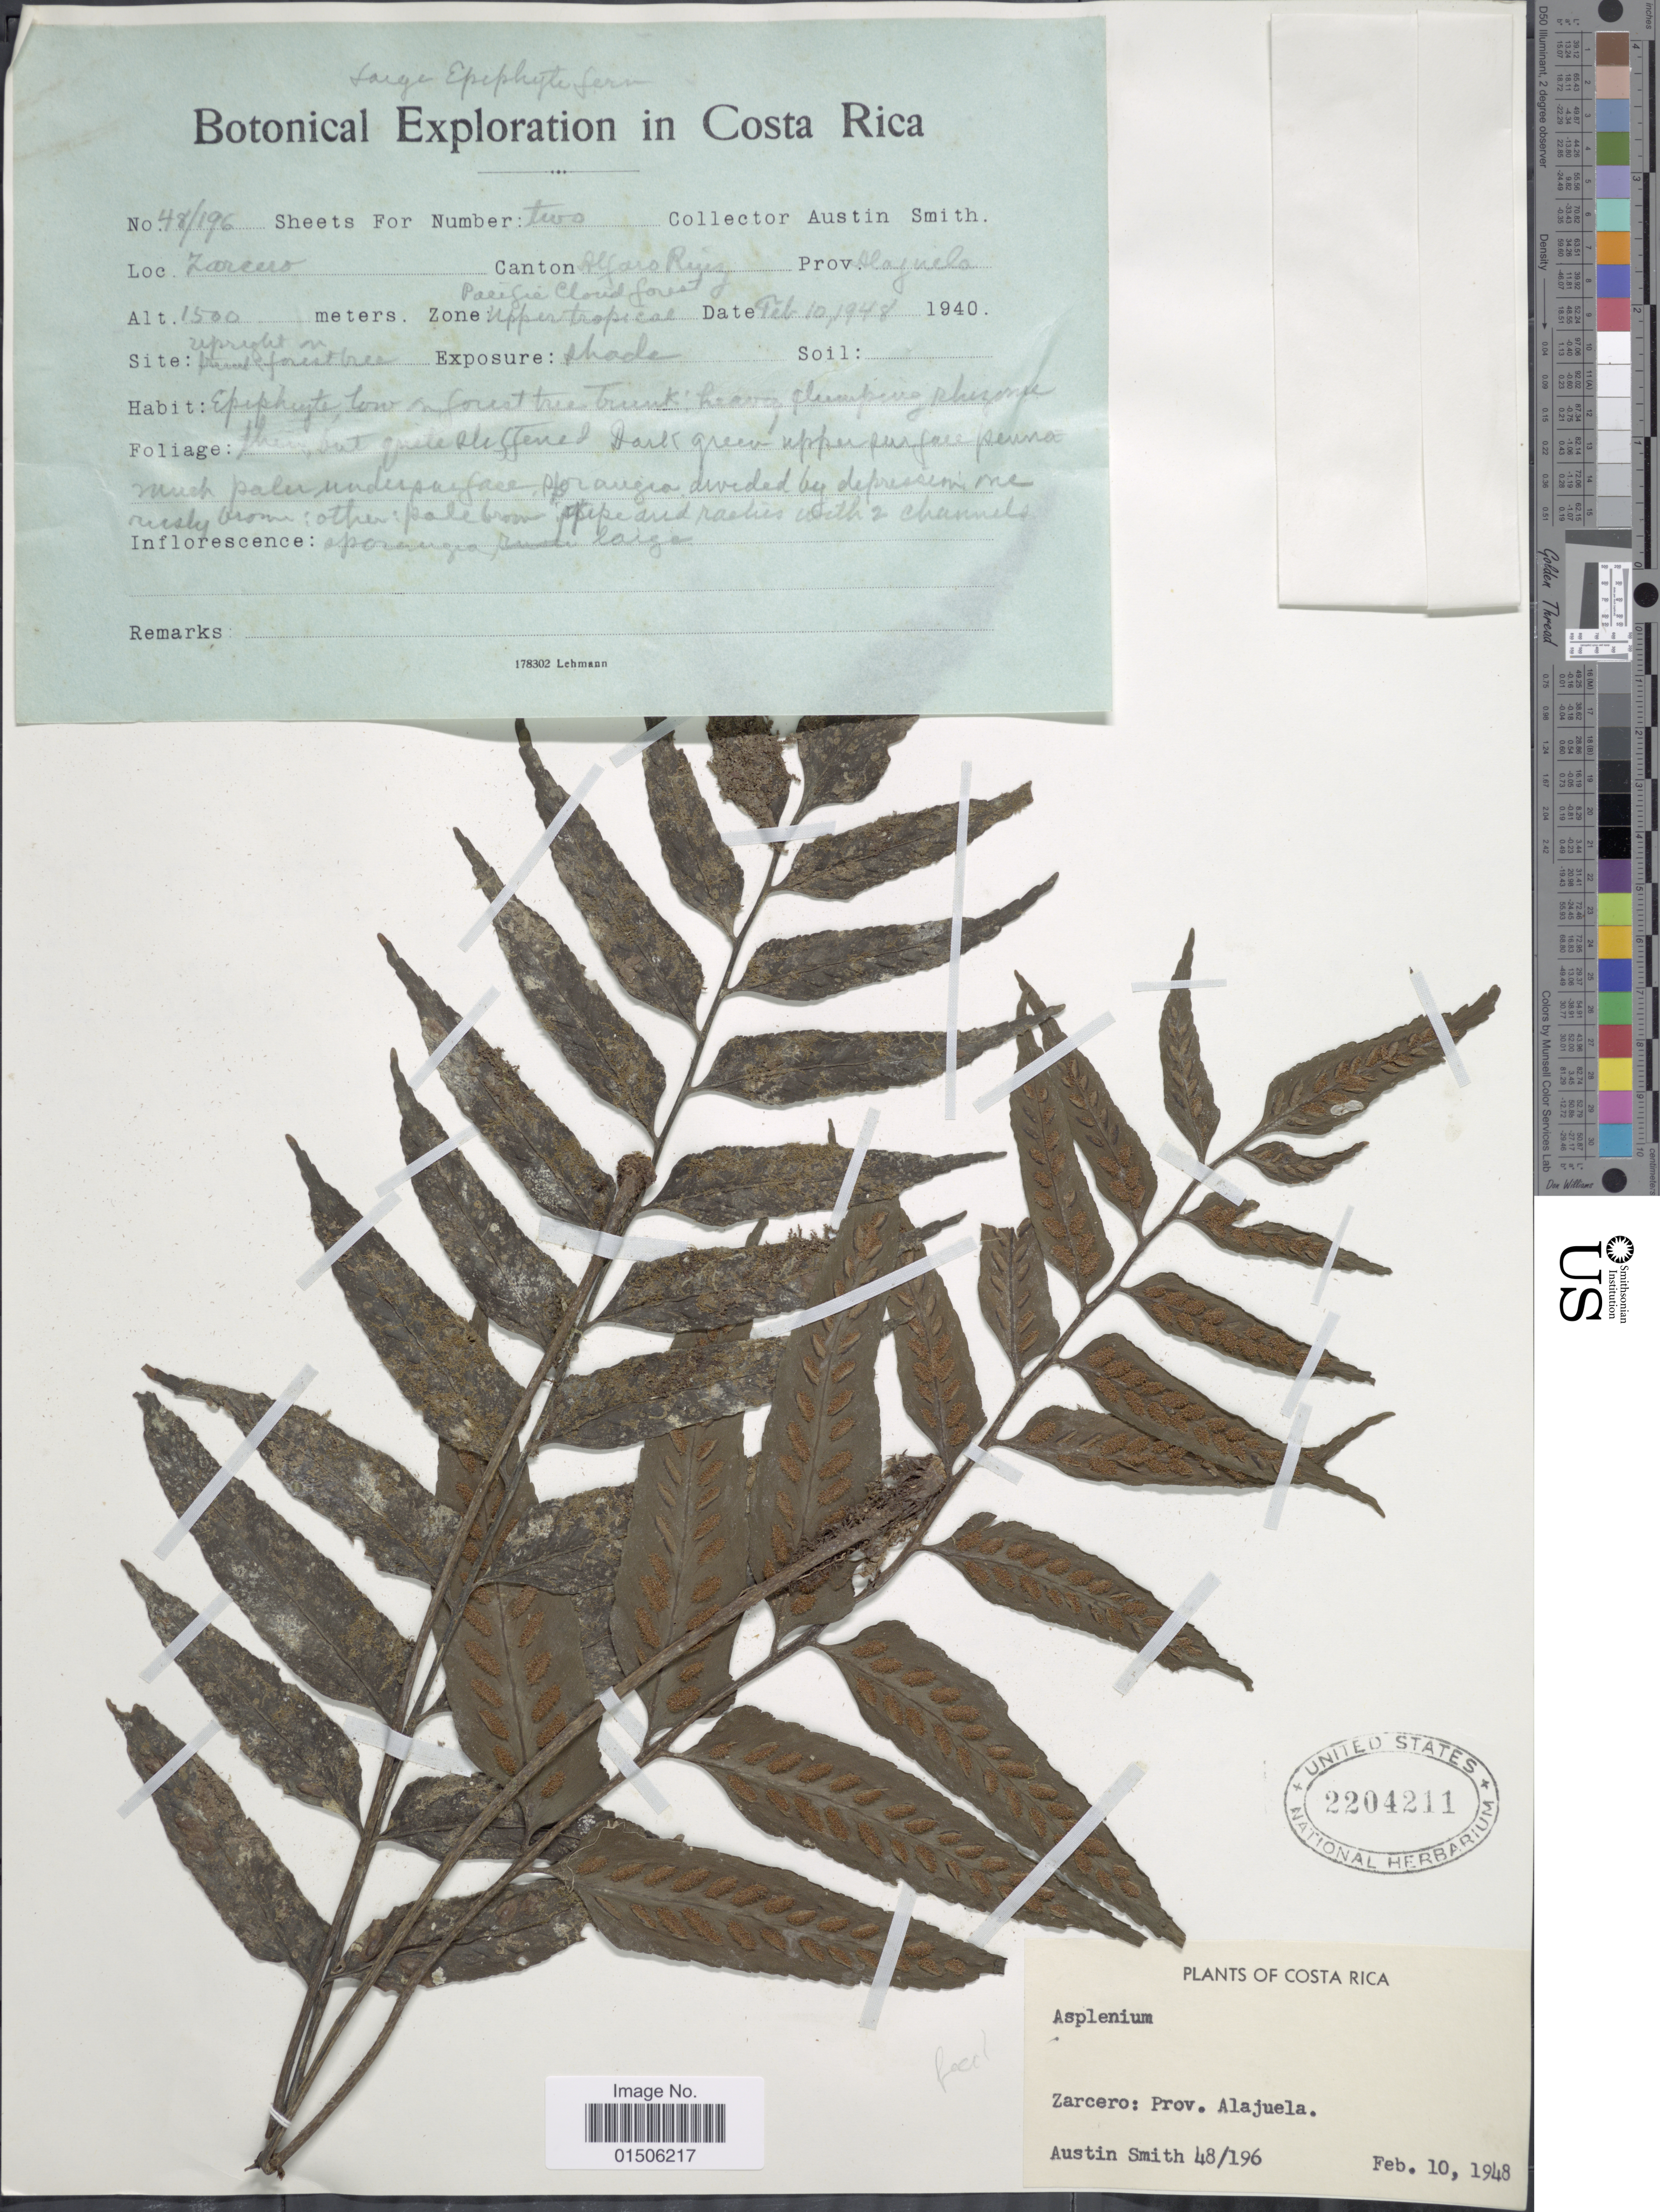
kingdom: Plantae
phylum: Tracheophyta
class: Polypodiopsida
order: Polypodiales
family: Aspleniaceae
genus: Asplenium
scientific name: Asplenium feei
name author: Kunze ex Fée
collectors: Aust P. Smith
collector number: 48/196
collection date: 1948-02-10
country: Costa Rica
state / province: Alajuela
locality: Zarcero, canton Alfaro Ruiz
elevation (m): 1500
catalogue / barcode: US 2204211